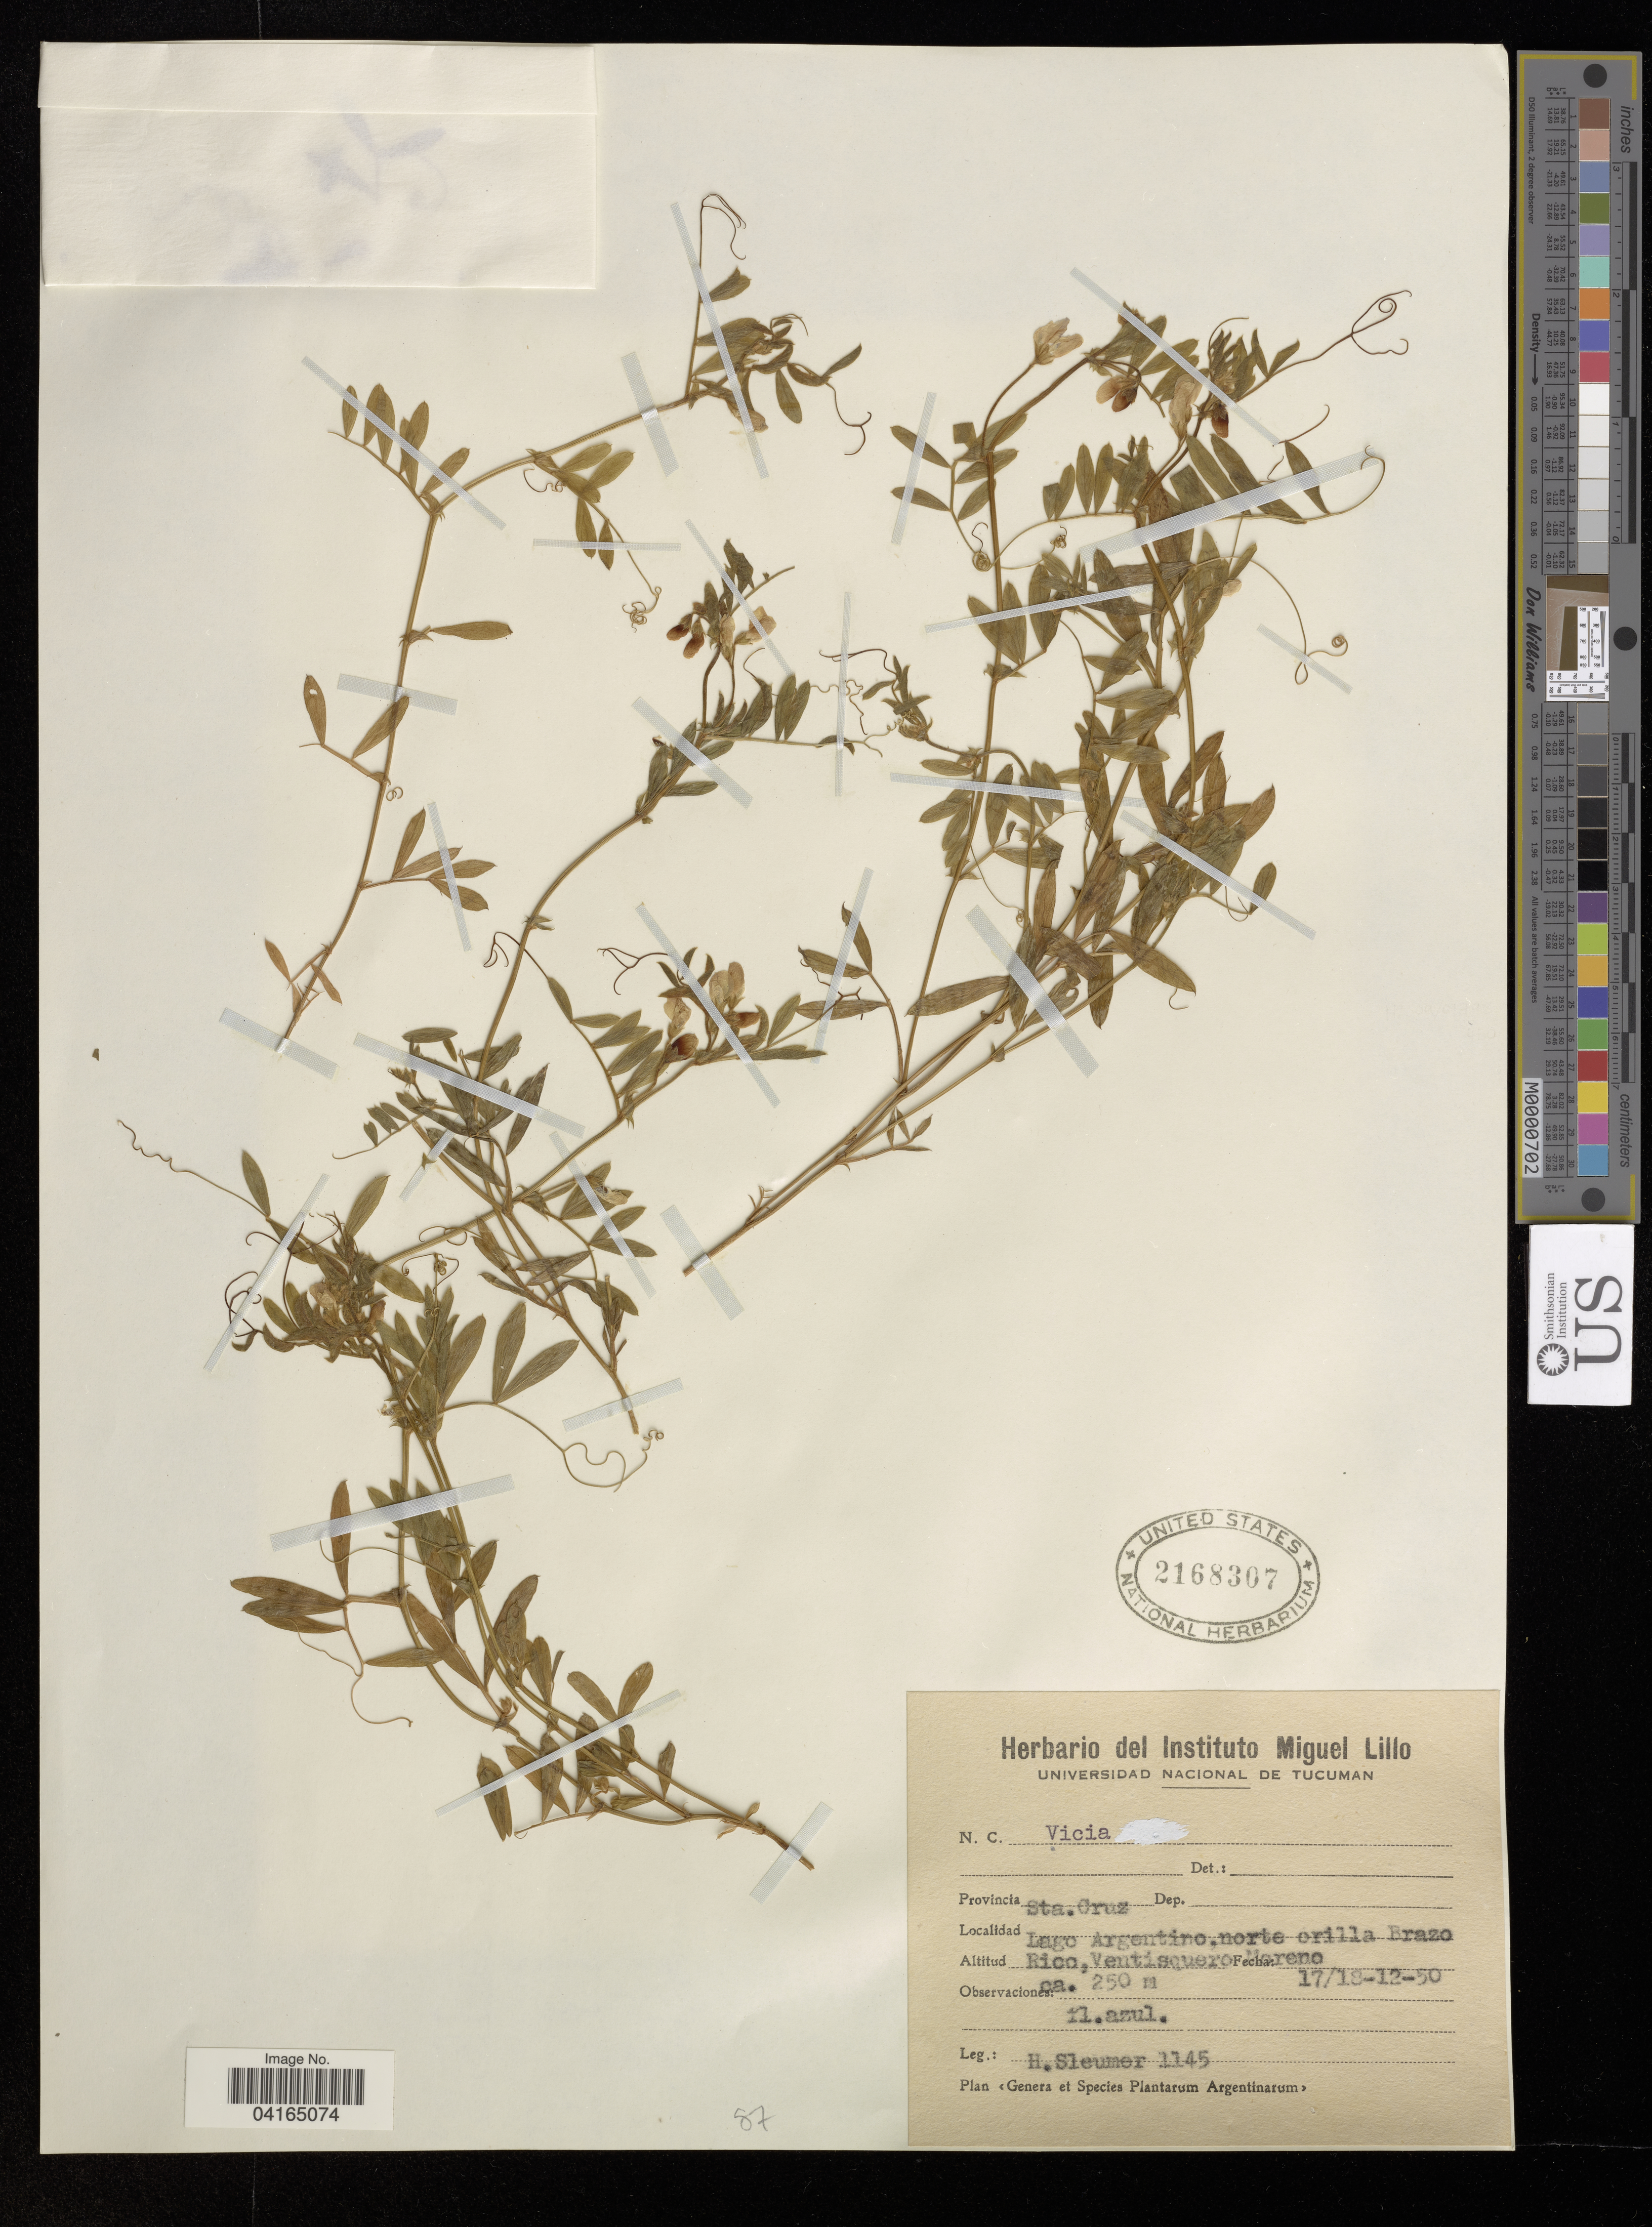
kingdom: Plantae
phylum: Tracheophyta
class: Magnoliopsida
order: Fabales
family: Fabaceae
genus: Vicia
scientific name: Vicia sp.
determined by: Hechenleitner, Paulina, RBG Edinburgh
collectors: H. O. Sleumer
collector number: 1145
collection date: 1950-12-17/1950-12-18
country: Argentina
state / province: Santa Cruz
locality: Provincia Sta. Cruz. Localidad Lago Argentino, norte orilla Brazo Rico, Ventisquero Mareno.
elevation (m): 250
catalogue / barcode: US 2168307